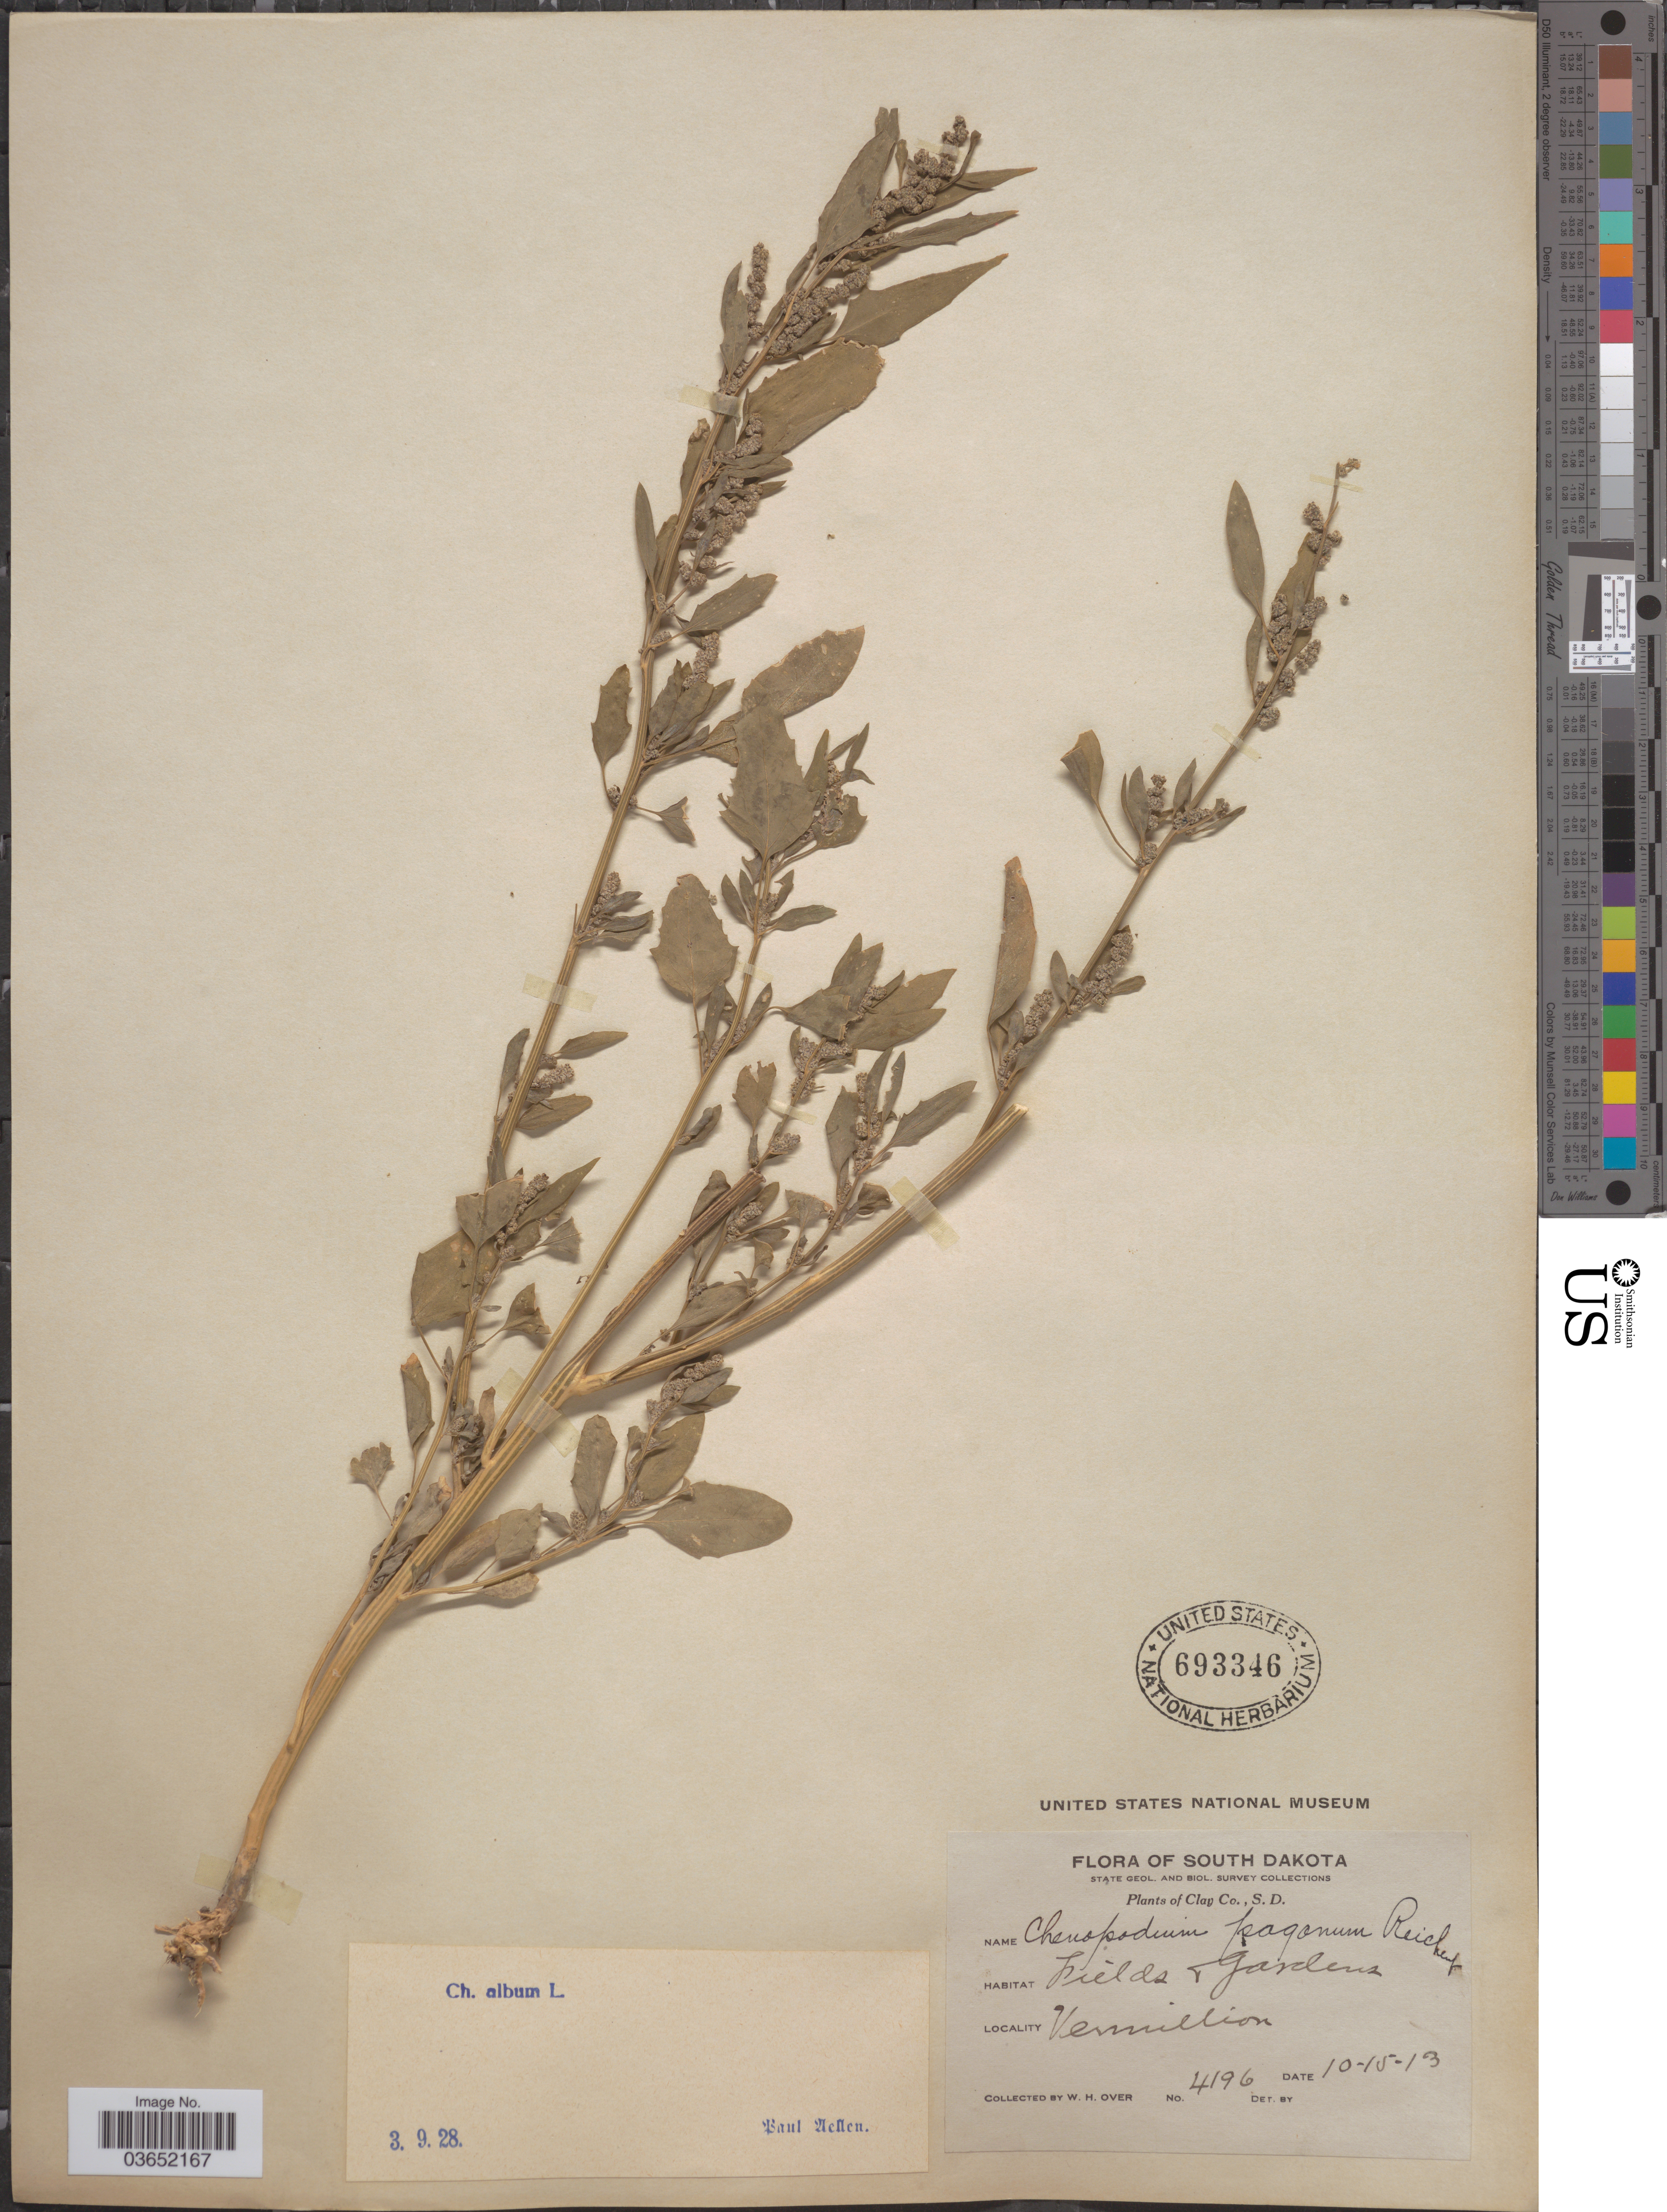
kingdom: Plantae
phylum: Tracheophyta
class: Magnoliopsida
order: Caryophyllales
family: Amaranthaceae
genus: Chenopodium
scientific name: Chenopodium album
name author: L.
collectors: W. Over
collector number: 4196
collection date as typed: Transcribed d/m/y: 15/10/13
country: United States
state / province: South Dakota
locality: Clay Co. Vermillion.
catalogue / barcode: US 693346